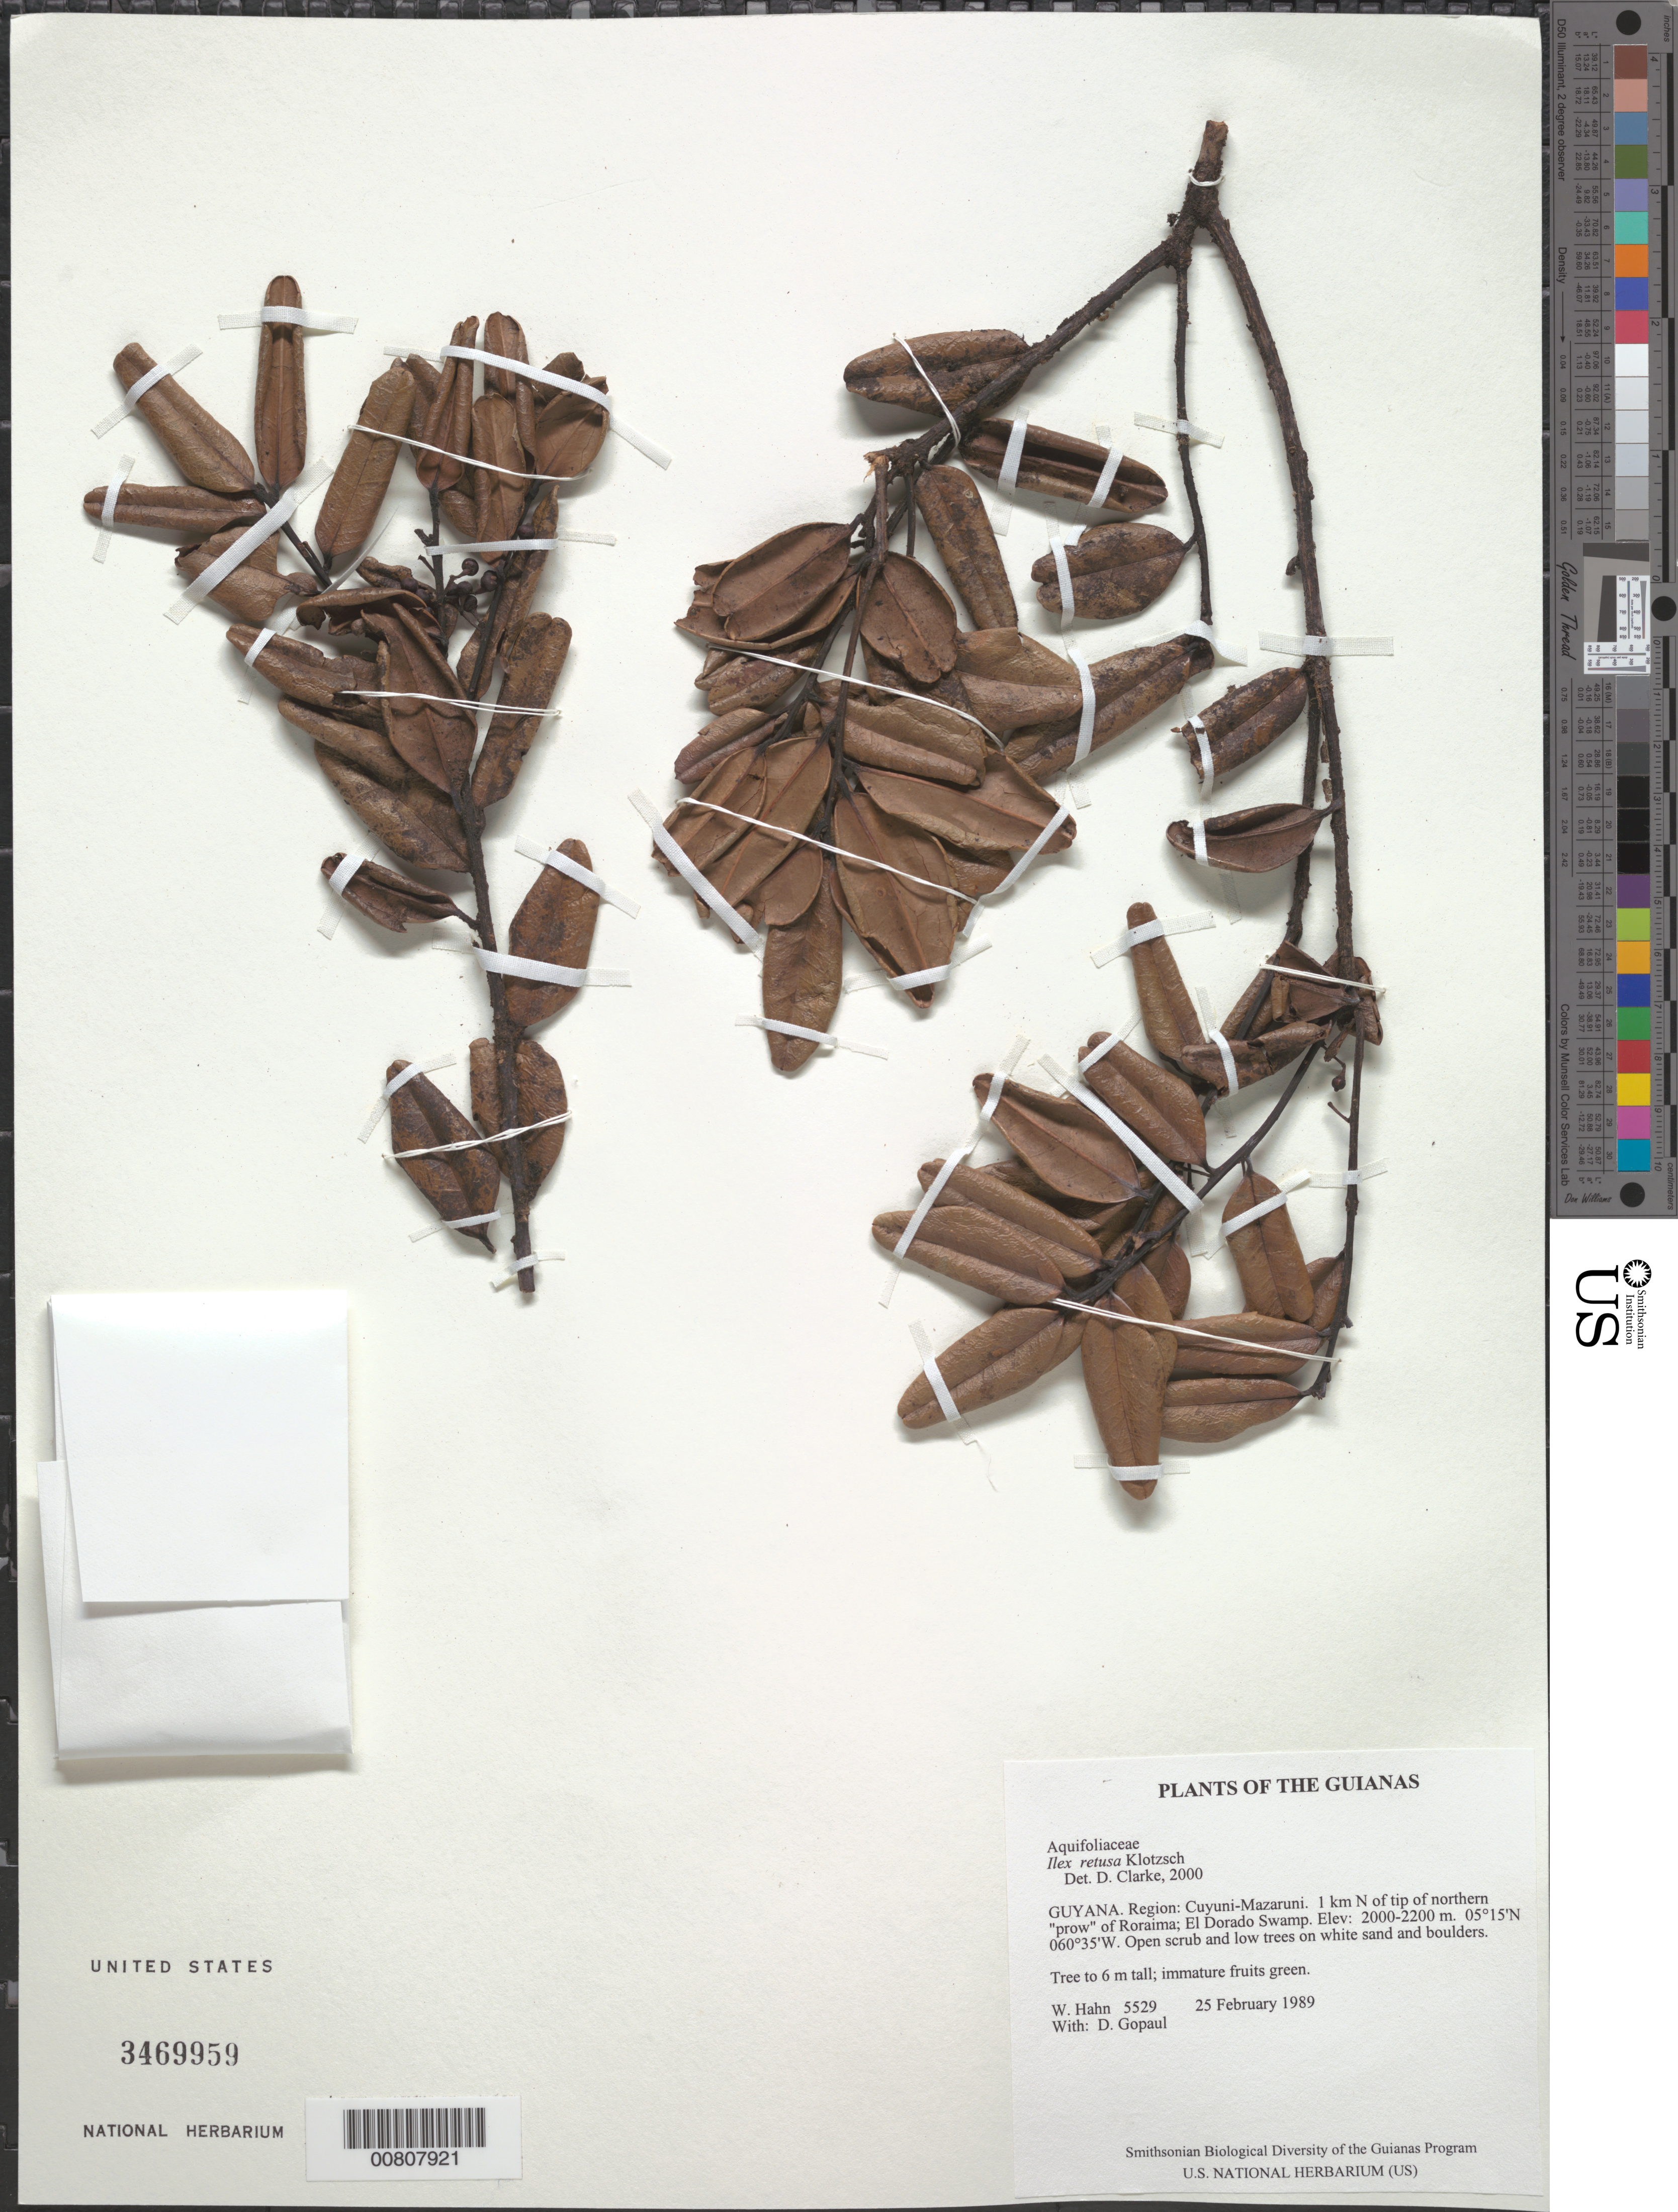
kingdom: Plantae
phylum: Tracheophyta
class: Magnoliopsida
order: Aquifoliales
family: Aquifoliaceae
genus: Ilex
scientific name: Ilex retusa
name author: Klotzsch ex Reissek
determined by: Clarke, H. D., University of North Carolina (Asheville)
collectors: W. Hahn & D. Gopaul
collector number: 5529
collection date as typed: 25 February 1989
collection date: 1989-02-25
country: Guyana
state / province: Cuyuni-Mazaruni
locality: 1 km N of tip of northern "prow" of Roraima; El Dorado Swamp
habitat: Open scrub and low trees on white sand and boulders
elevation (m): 2000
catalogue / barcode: US 3469959